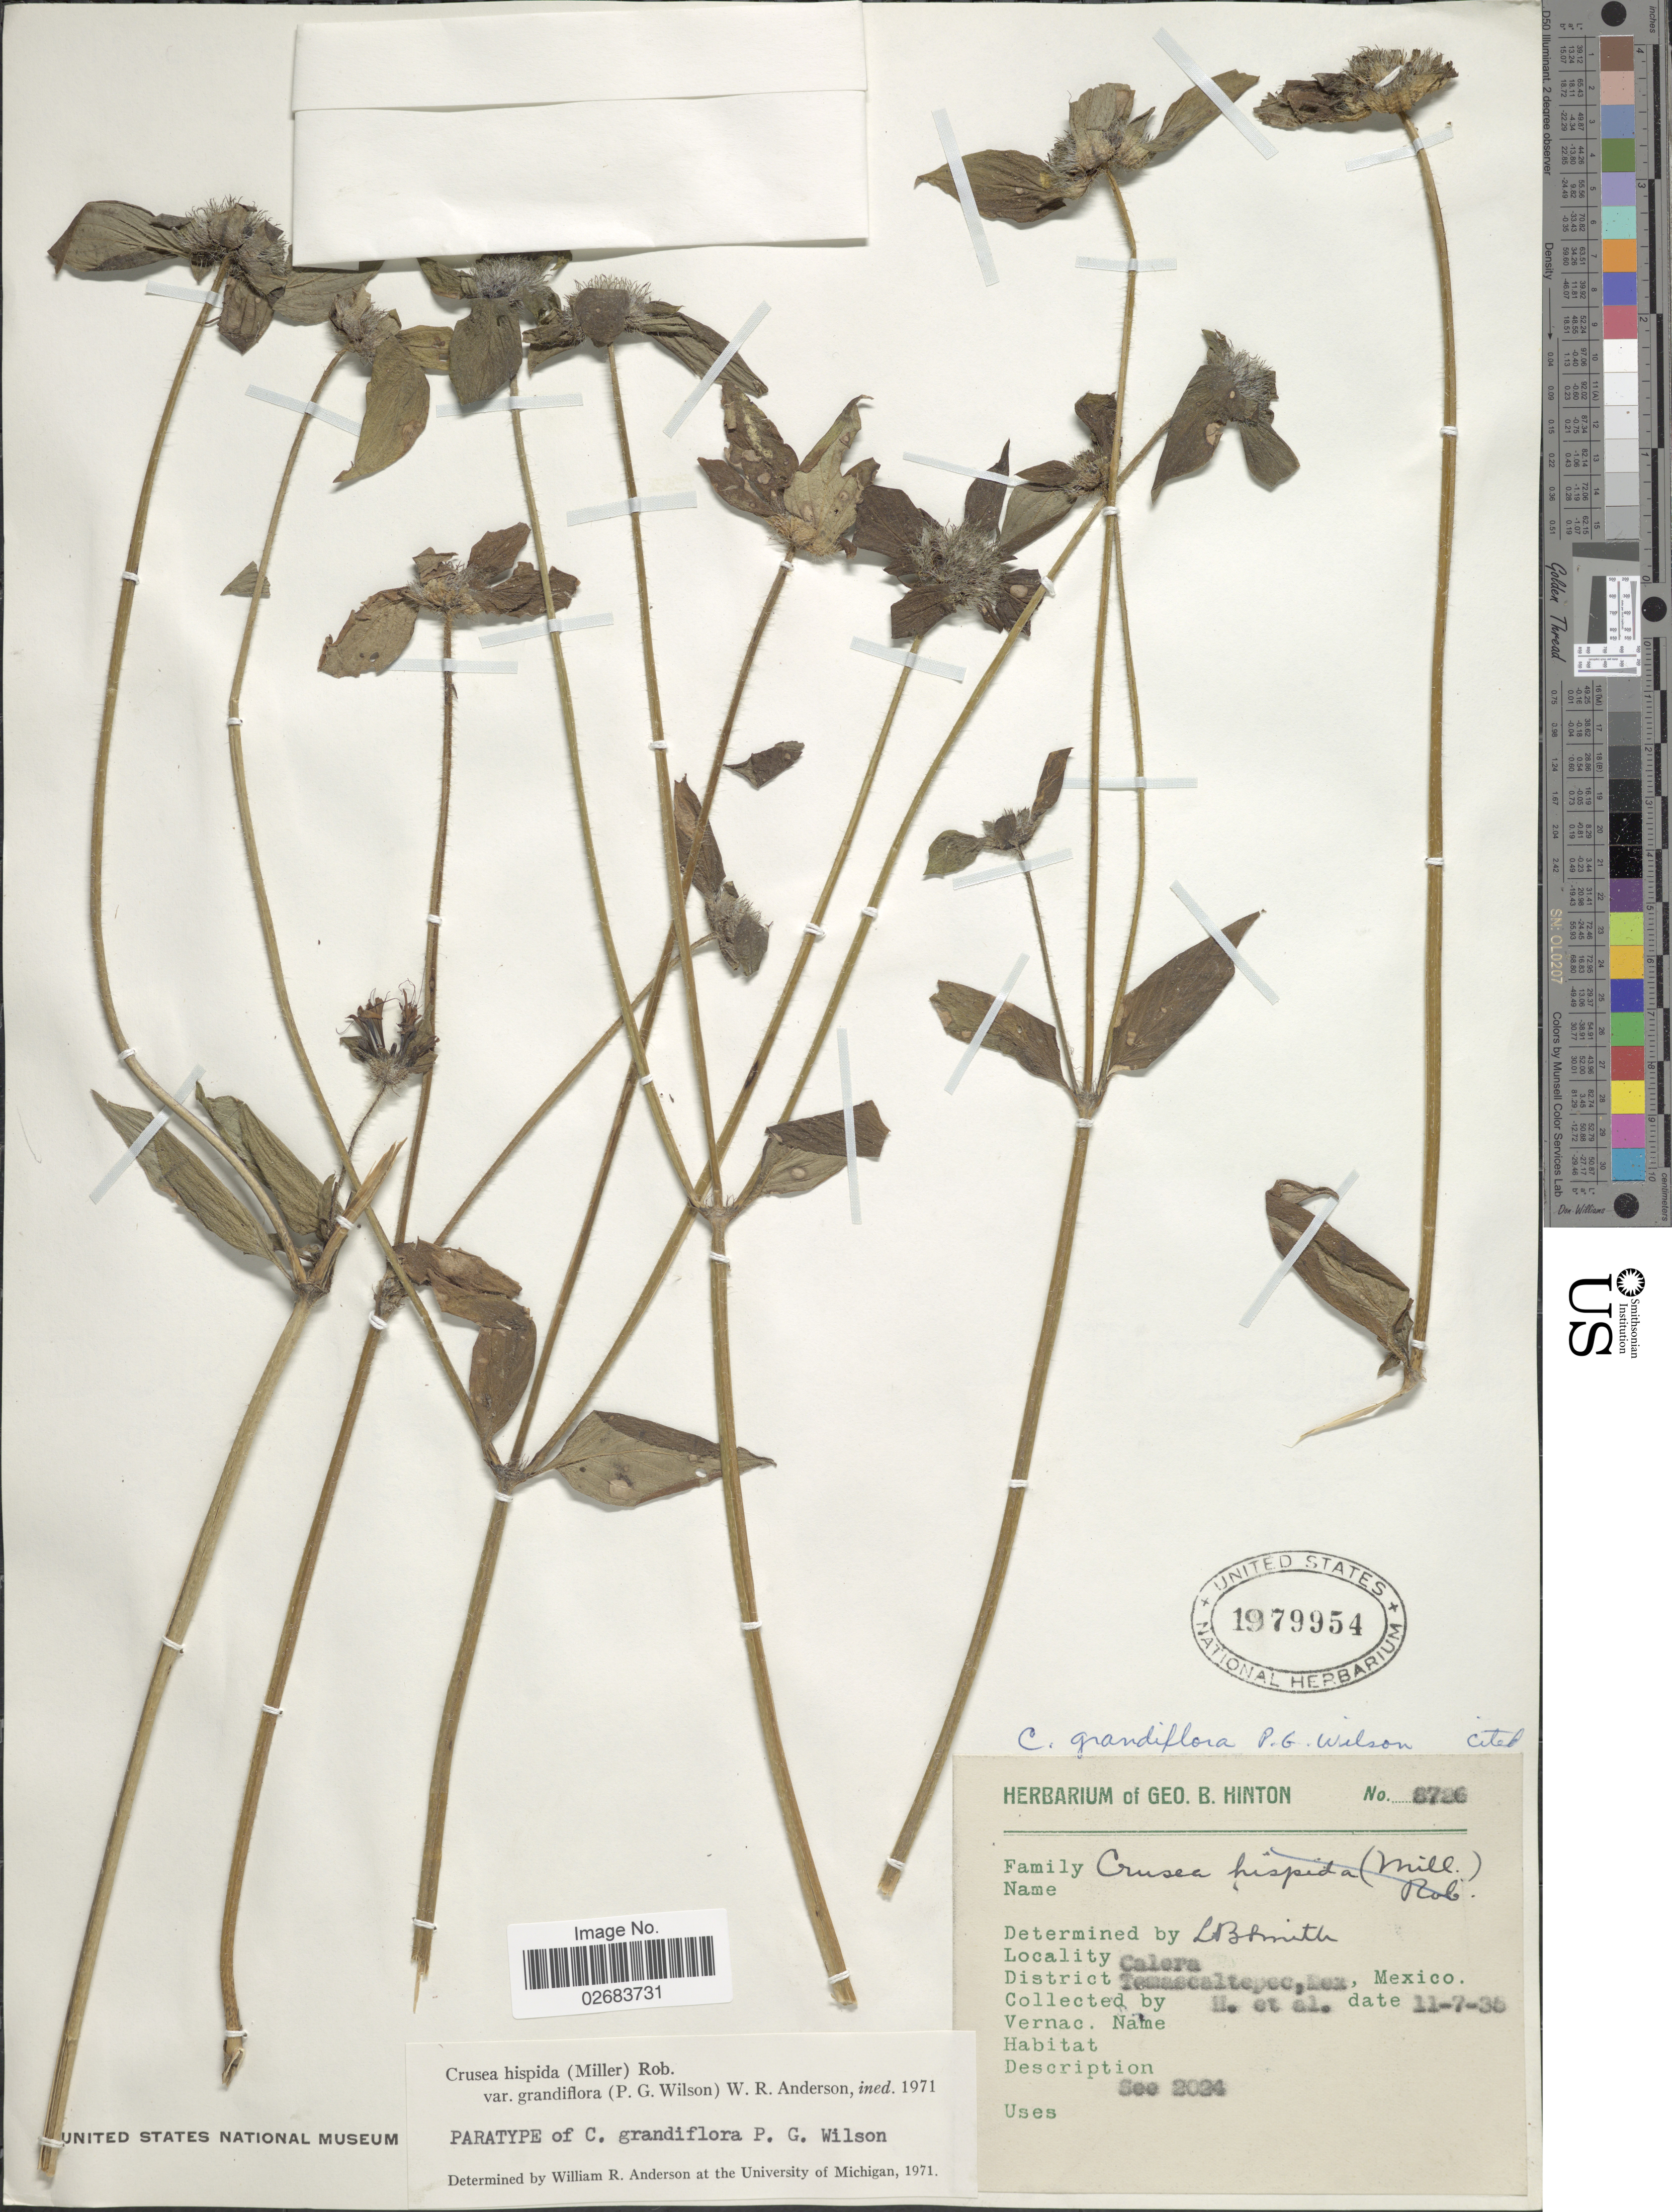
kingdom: Plantae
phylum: Tracheophyta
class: Magnoliopsida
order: Gentianales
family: Rubiaceae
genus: Crusea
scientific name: Crusea hispida var. grandiflora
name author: (Paul G. Wilson) W.R. Anderson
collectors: G. B. Hinton & et al.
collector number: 8726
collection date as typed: Transcribed d/m/y: 7/11/35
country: Mexico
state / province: México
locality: Calera. District Temascaltepec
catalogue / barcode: US 1979954